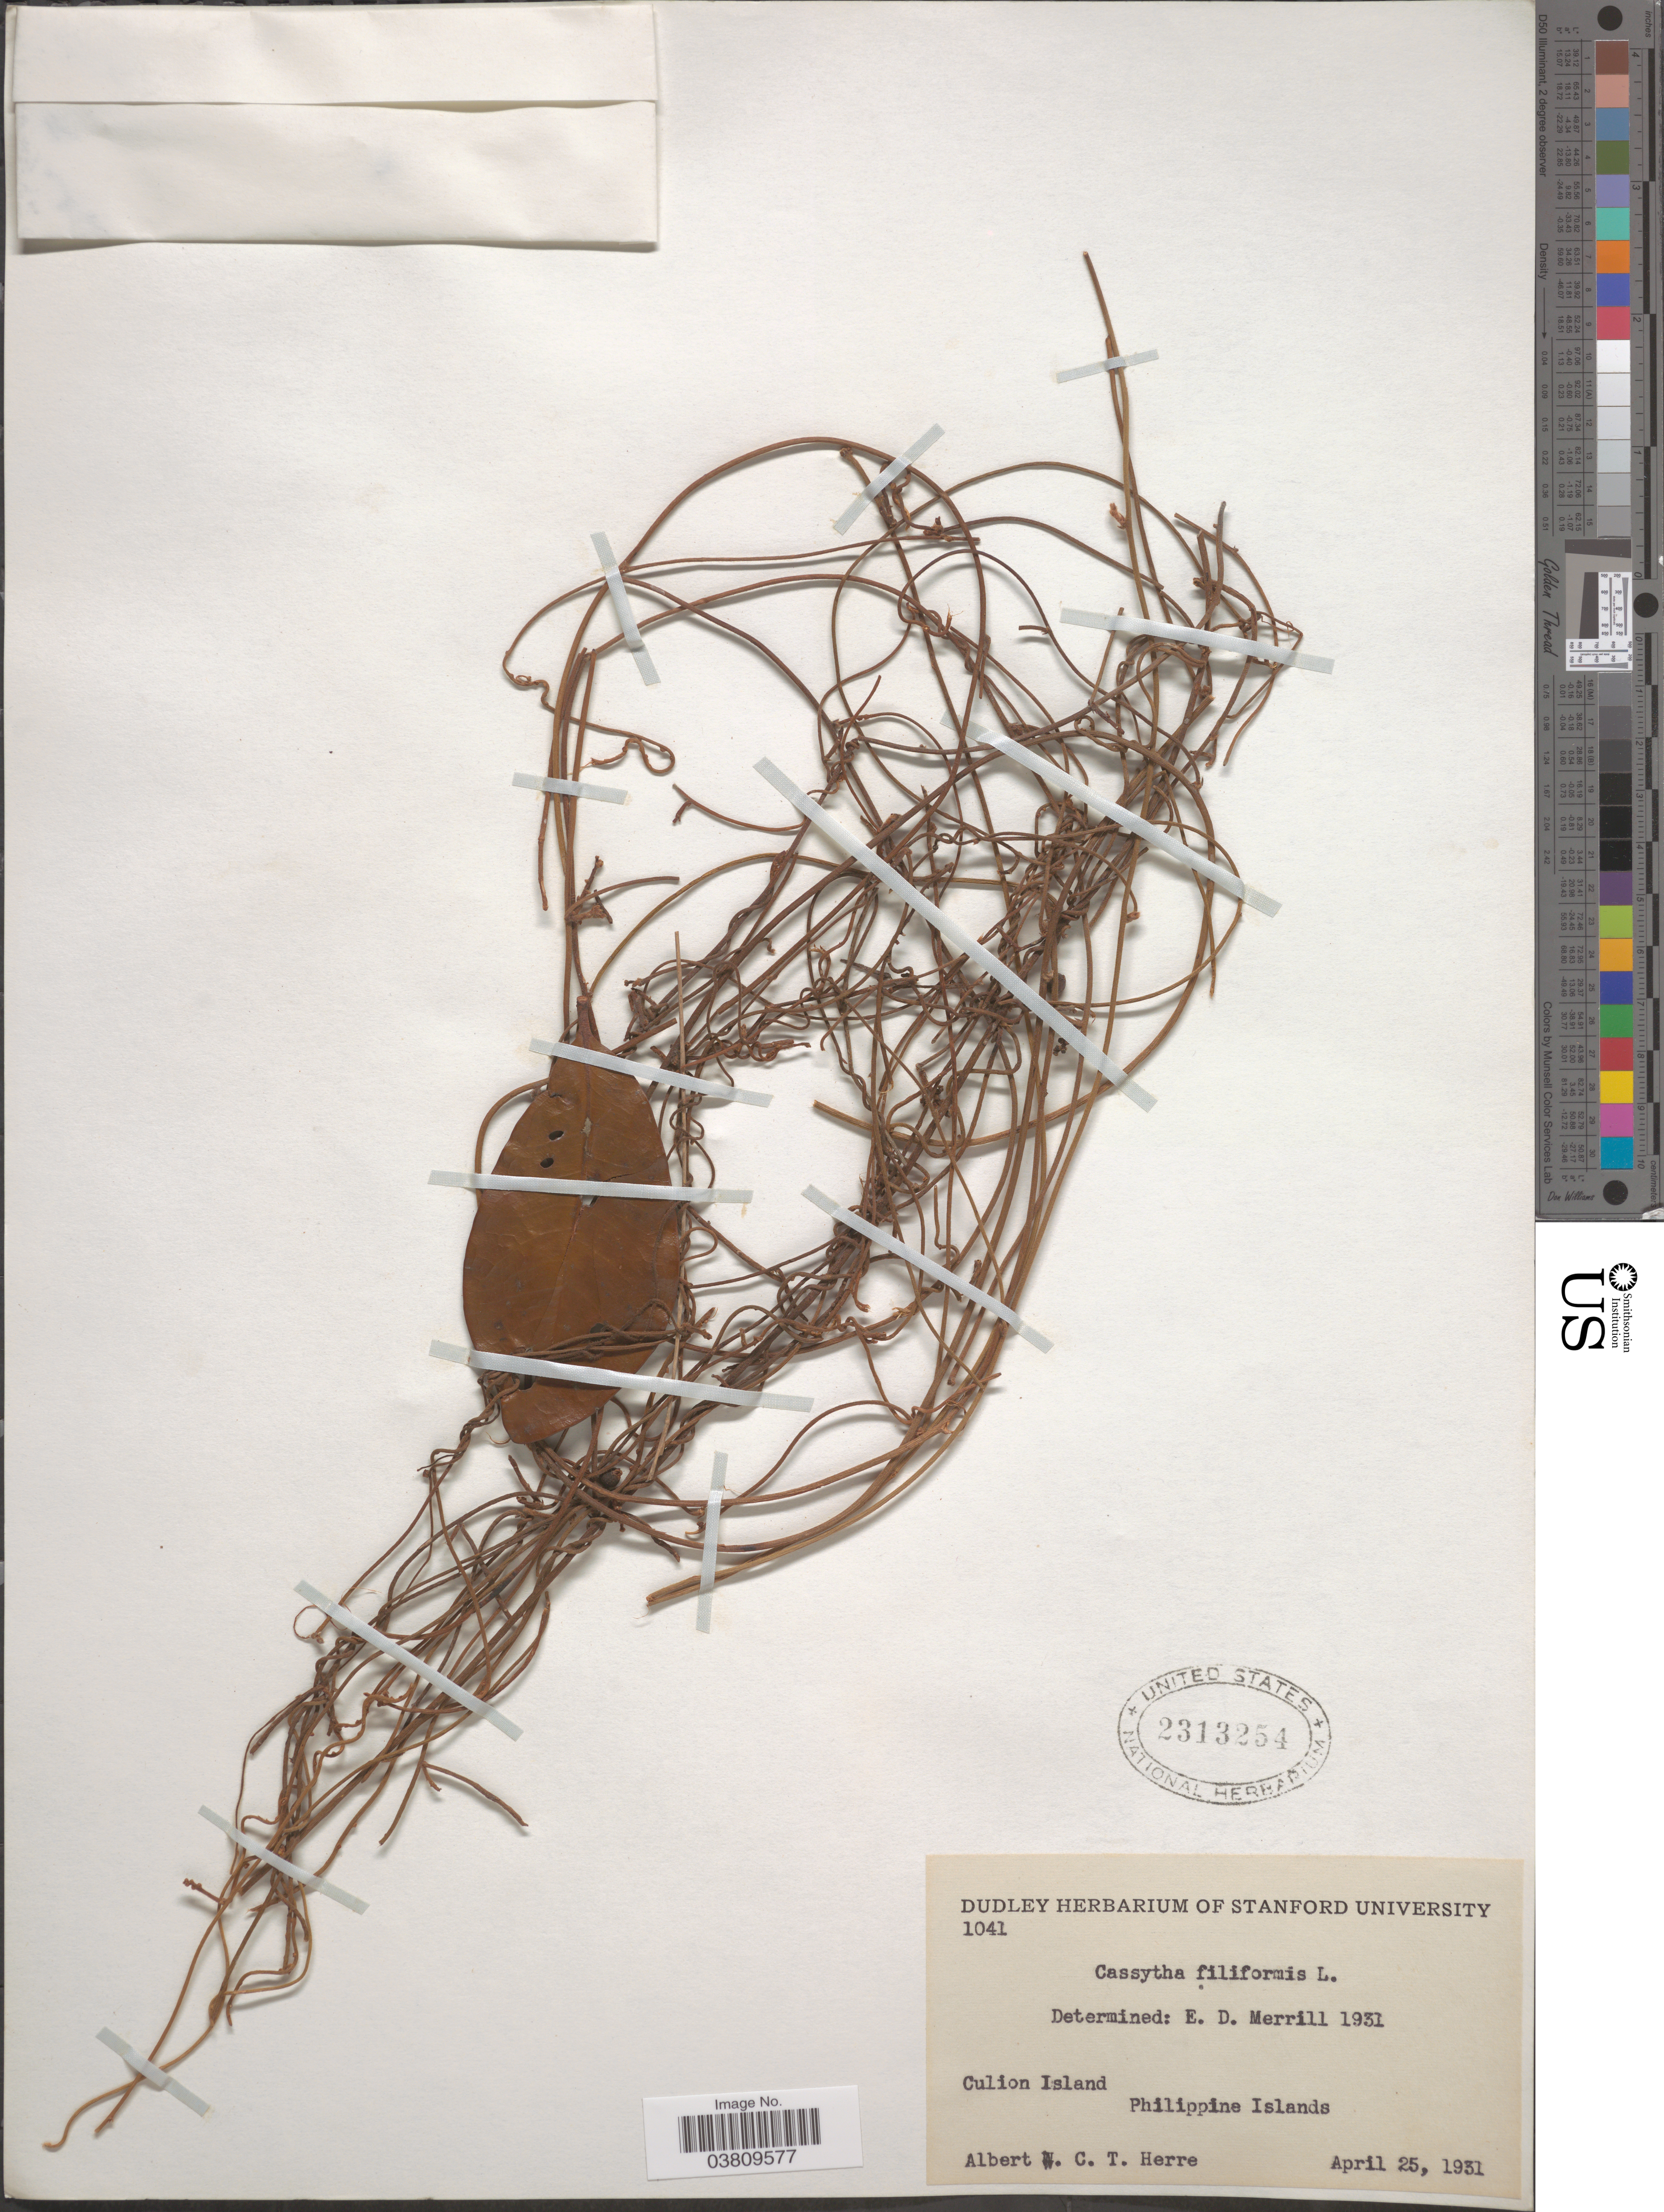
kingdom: Plantae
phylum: Tracheophyta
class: Magnoliopsida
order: Laurales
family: Lauraceae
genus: Cassytha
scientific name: Cassytha filiformis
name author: L.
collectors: A. W. Herre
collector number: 1041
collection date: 1931-04-25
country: Philippines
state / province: Mimaropa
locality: Culion Island. Philippine Islands.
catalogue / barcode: US 2313254